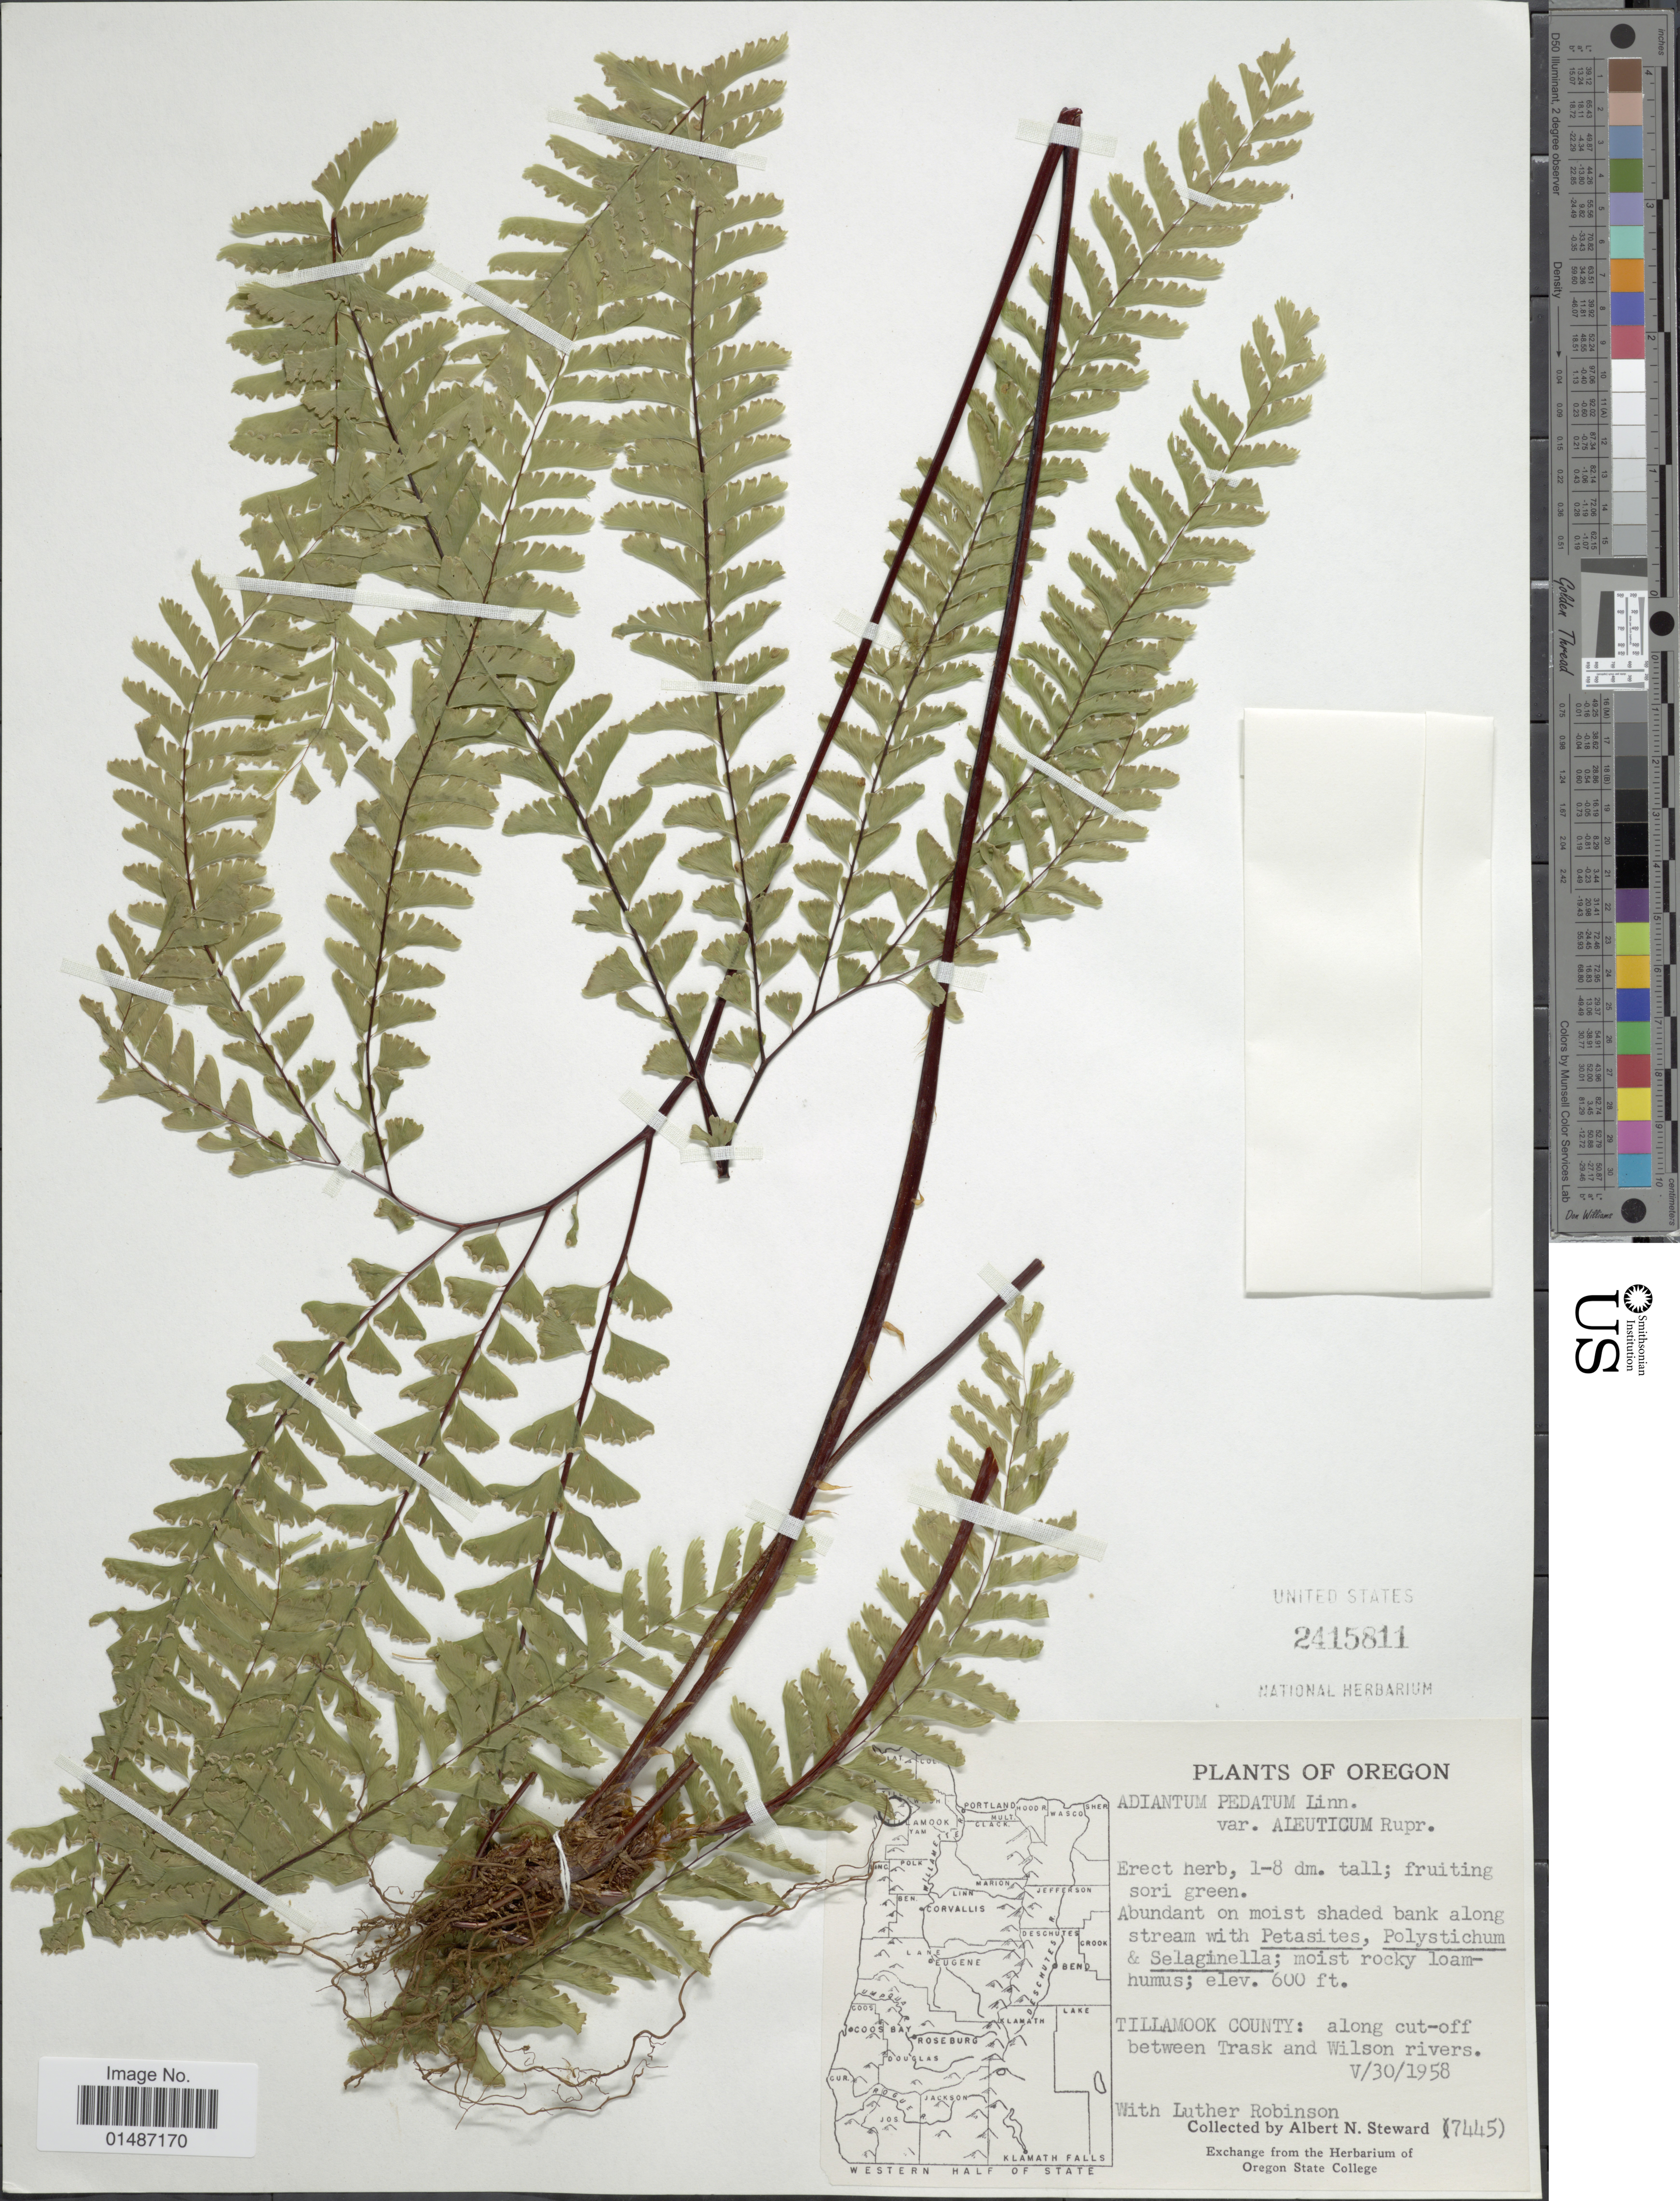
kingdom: Plantae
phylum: Tracheophyta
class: Polypodiopsida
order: Polypodiales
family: Pteridaceae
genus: Adiantum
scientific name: Adiantum pedatum subsp. aleuticum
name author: (Rupr.) Calder & Roy L. Taylor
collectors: A. N. Steward & L. Robinson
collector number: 7445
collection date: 1958-05-30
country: United States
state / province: Oregon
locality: Tillamook County: along cut-off between Trask and Wilson rivers.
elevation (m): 183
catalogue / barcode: US 2415811